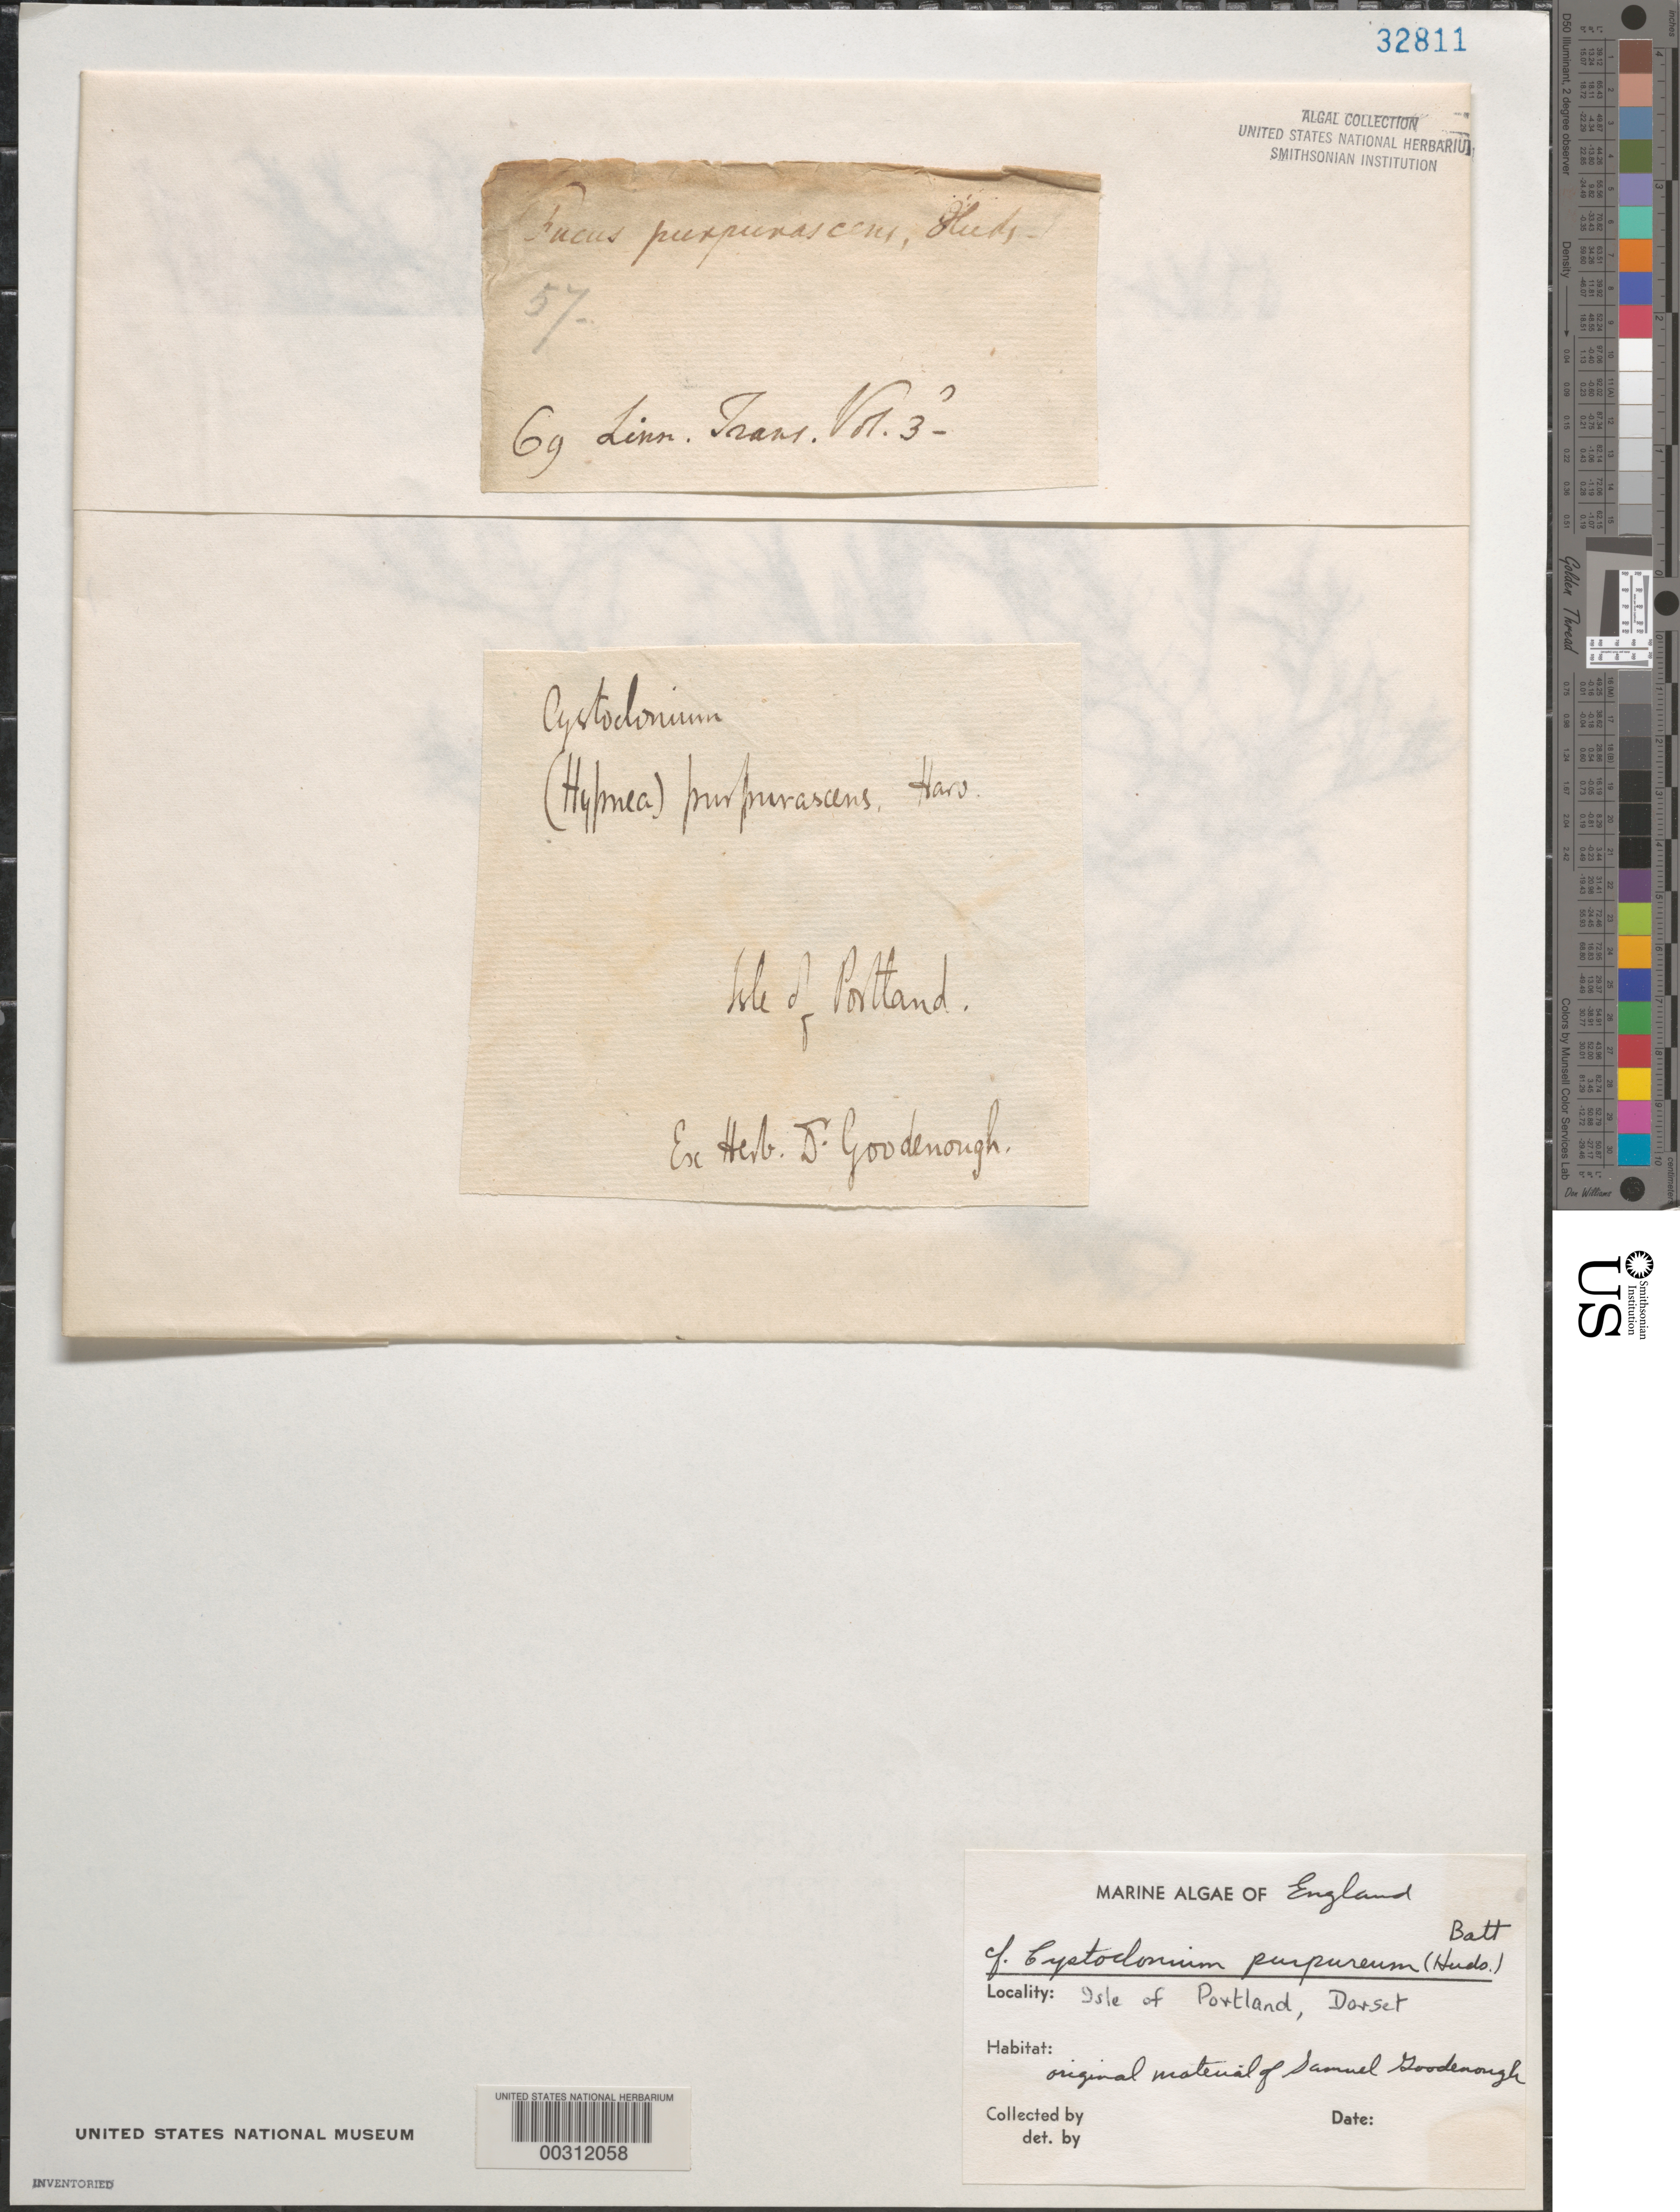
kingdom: Plantae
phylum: Rhodophyta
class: Florideophyceae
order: Gigartinales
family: Cystocloniaceae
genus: Cystoclonium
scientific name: Cystoclonium purpureum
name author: (Huds.) Batters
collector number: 57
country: United Kingdom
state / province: England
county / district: Dorset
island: Isle of Portland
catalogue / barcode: US 32811